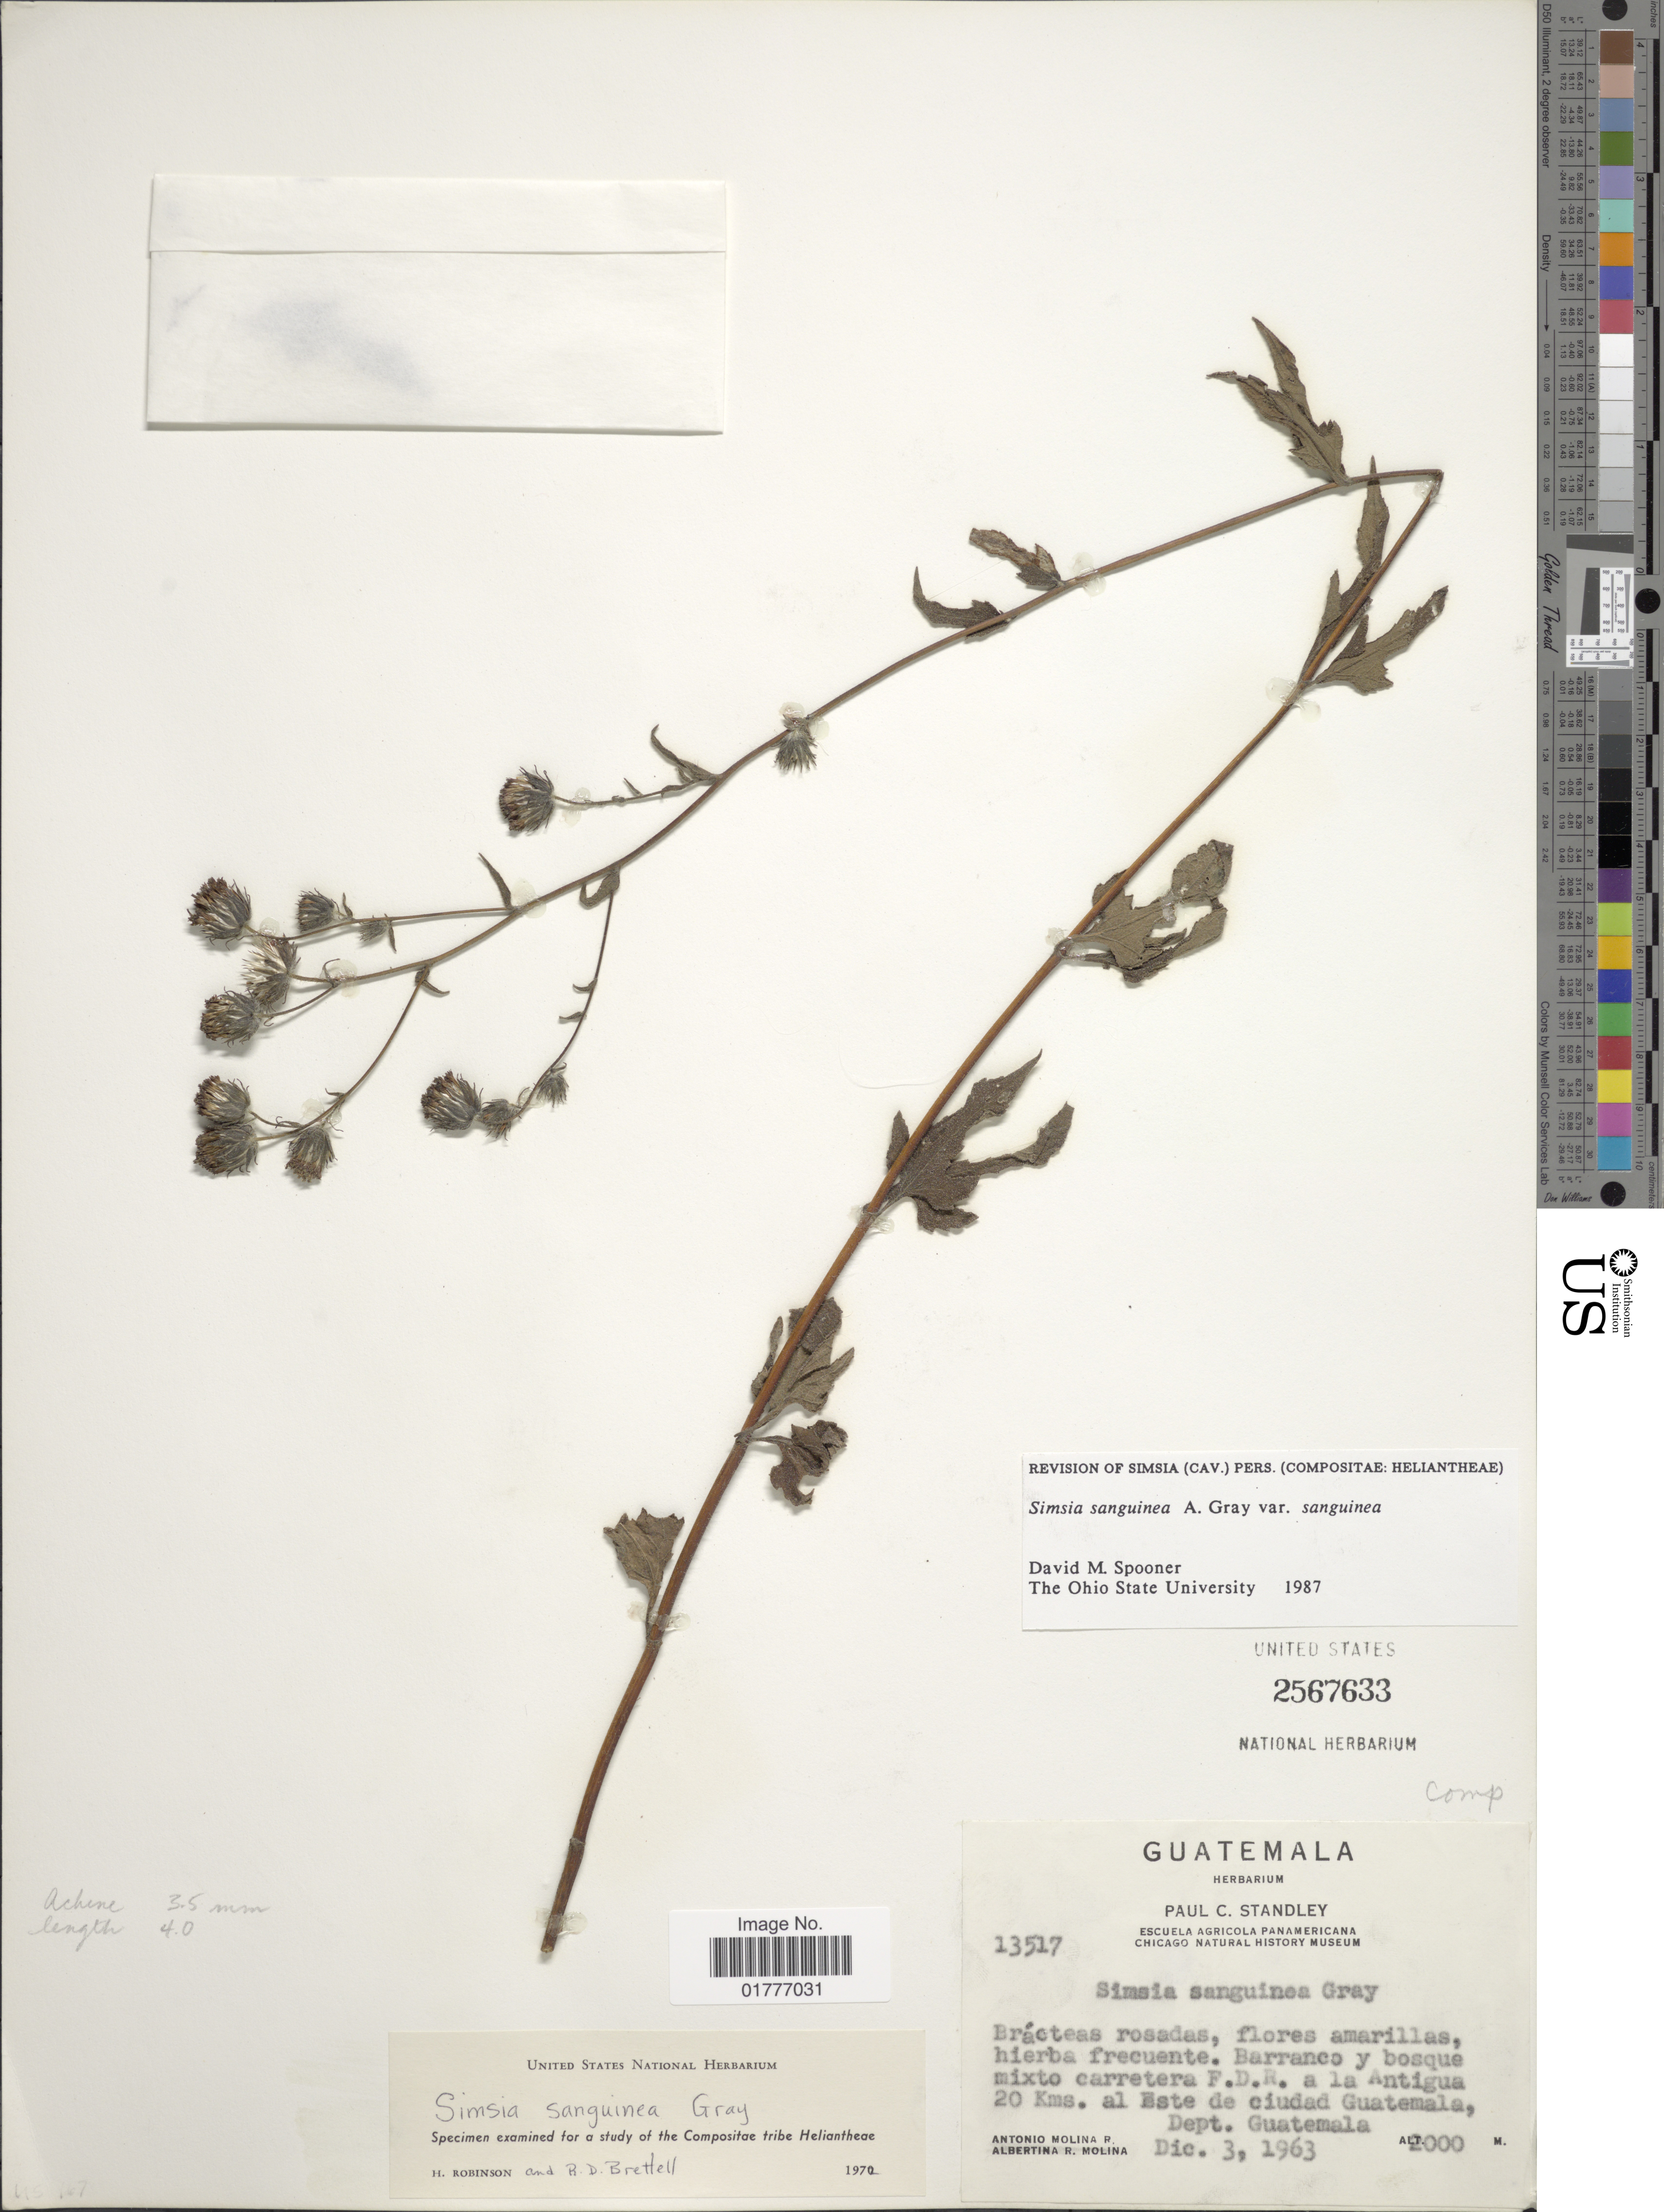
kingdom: Plantae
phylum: Tracheophyta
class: Magnoliopsida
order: Asterales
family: Asteraceae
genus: Simsia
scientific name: Simsia sanguinea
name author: A. Gray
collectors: A. Molina R. & A. R. Molina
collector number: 13517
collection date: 1963-12-03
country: Guatemala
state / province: Guatemala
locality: Barranco y bosque mixto carretera F. D. R. a la Antigua 20 Kms. al Este de ciudad Guatemala, Dept. Guatemala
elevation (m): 2000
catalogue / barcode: US 2567633